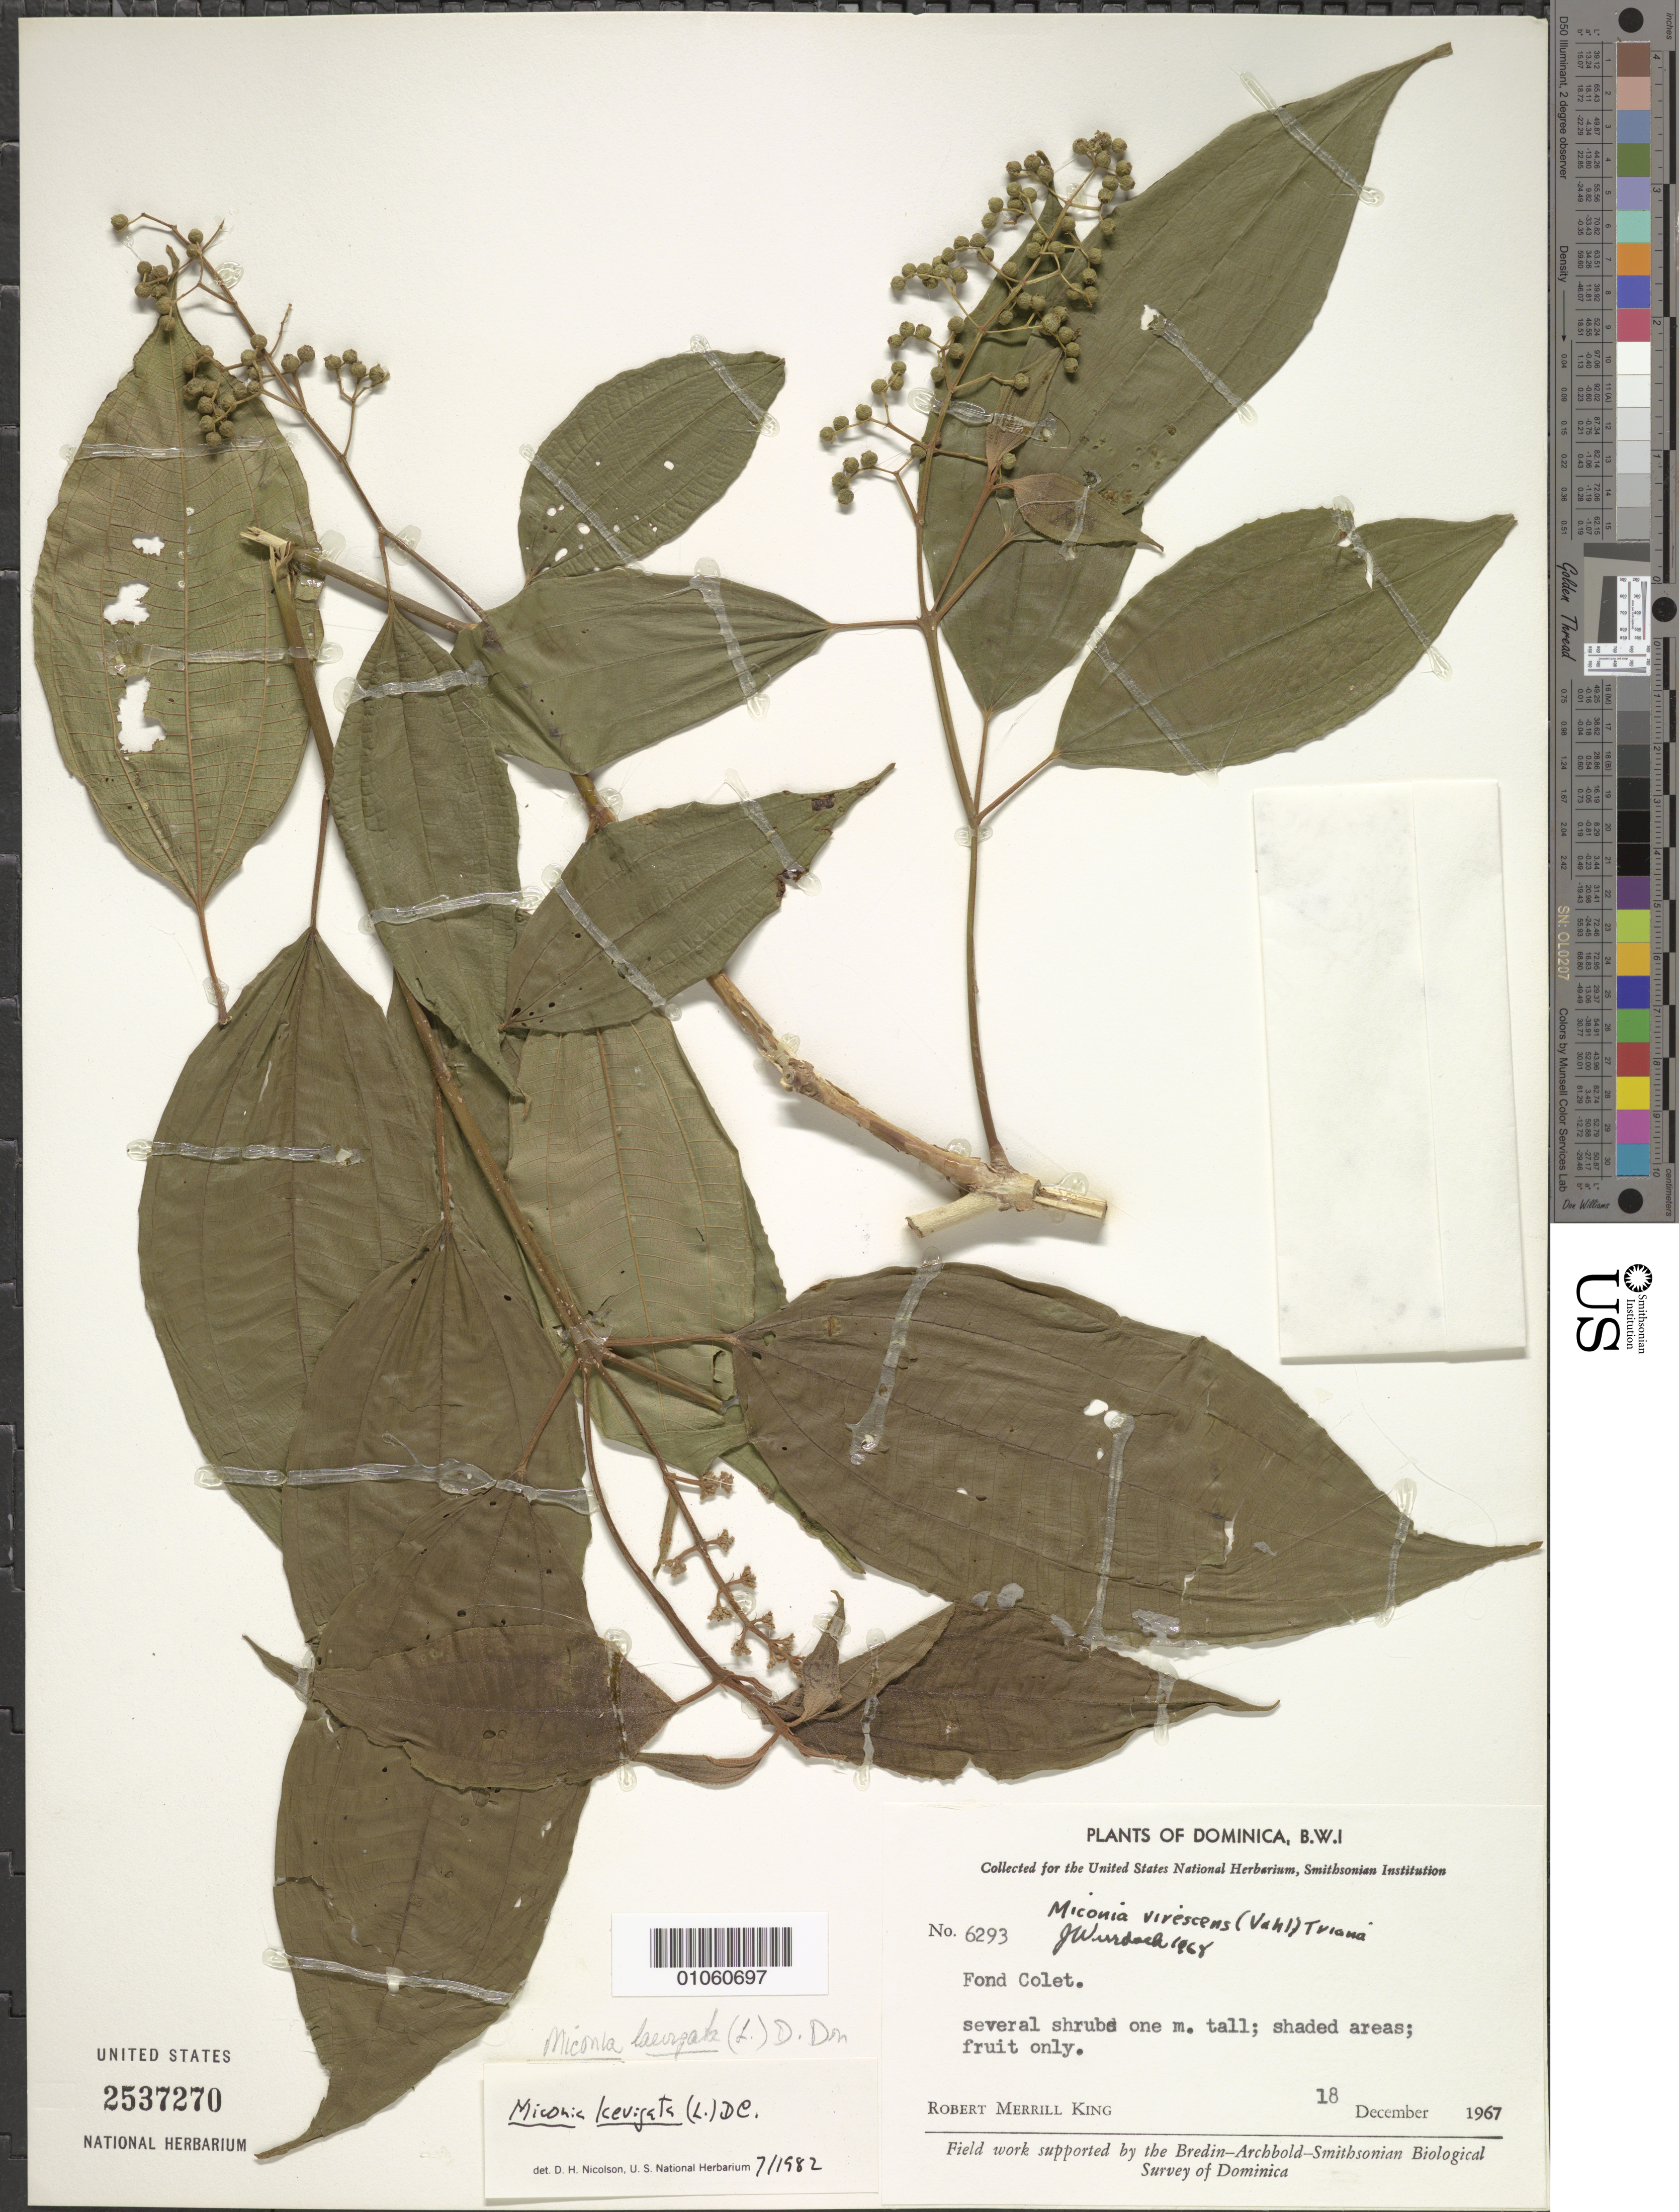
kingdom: Plantae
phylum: Tracheophyta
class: Magnoliopsida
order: Myrtales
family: Melastomataceae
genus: Miconia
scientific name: Miconia laevigata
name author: (L.) D. Don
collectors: R. M. King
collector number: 6293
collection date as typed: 18 Dec 1967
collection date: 1967-12-18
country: Dominica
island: Dominica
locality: Fond Colet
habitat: Shaded areas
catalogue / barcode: US 2537270